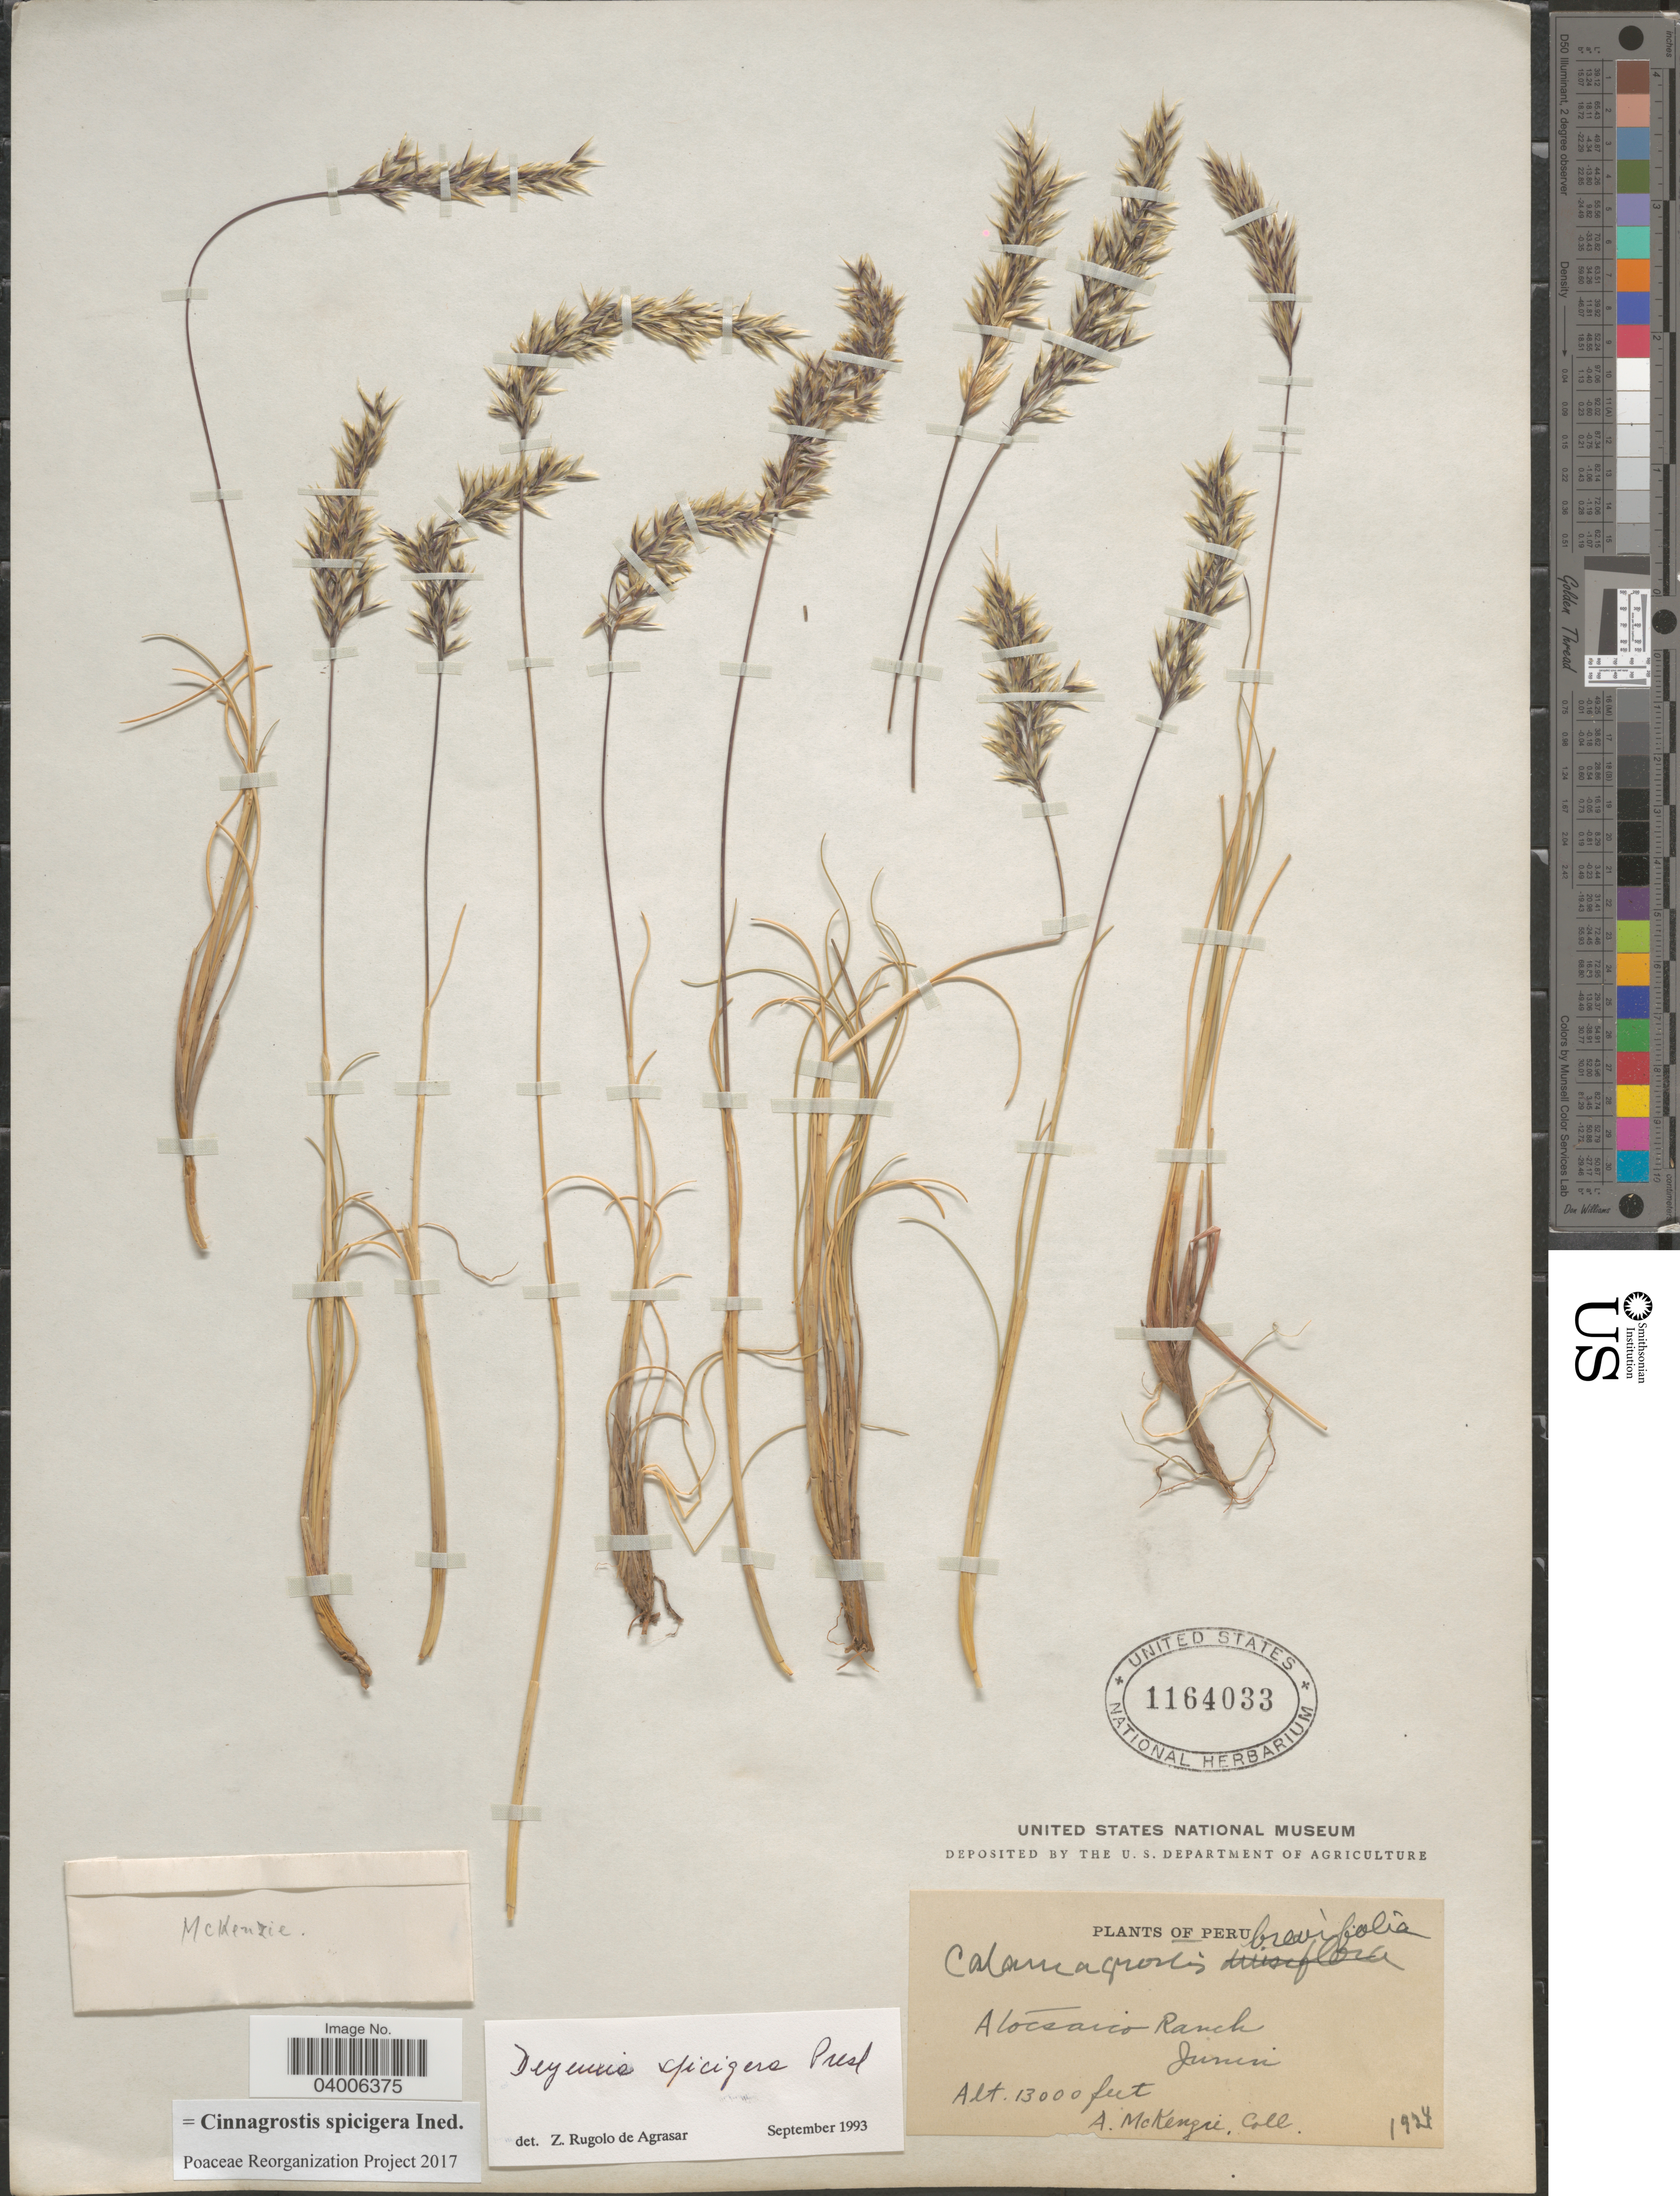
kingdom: Plantae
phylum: Tracheophyta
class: Liliopsida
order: Poales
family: Poaceae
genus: Cinnagrostis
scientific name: Cinnagrostis spicigera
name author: (J. Presl) P.M. Peterson et al.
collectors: A. Mckenzie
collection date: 1924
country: Peru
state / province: Junín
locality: Atocsaico Ranch.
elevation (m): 3962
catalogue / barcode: US 1164033